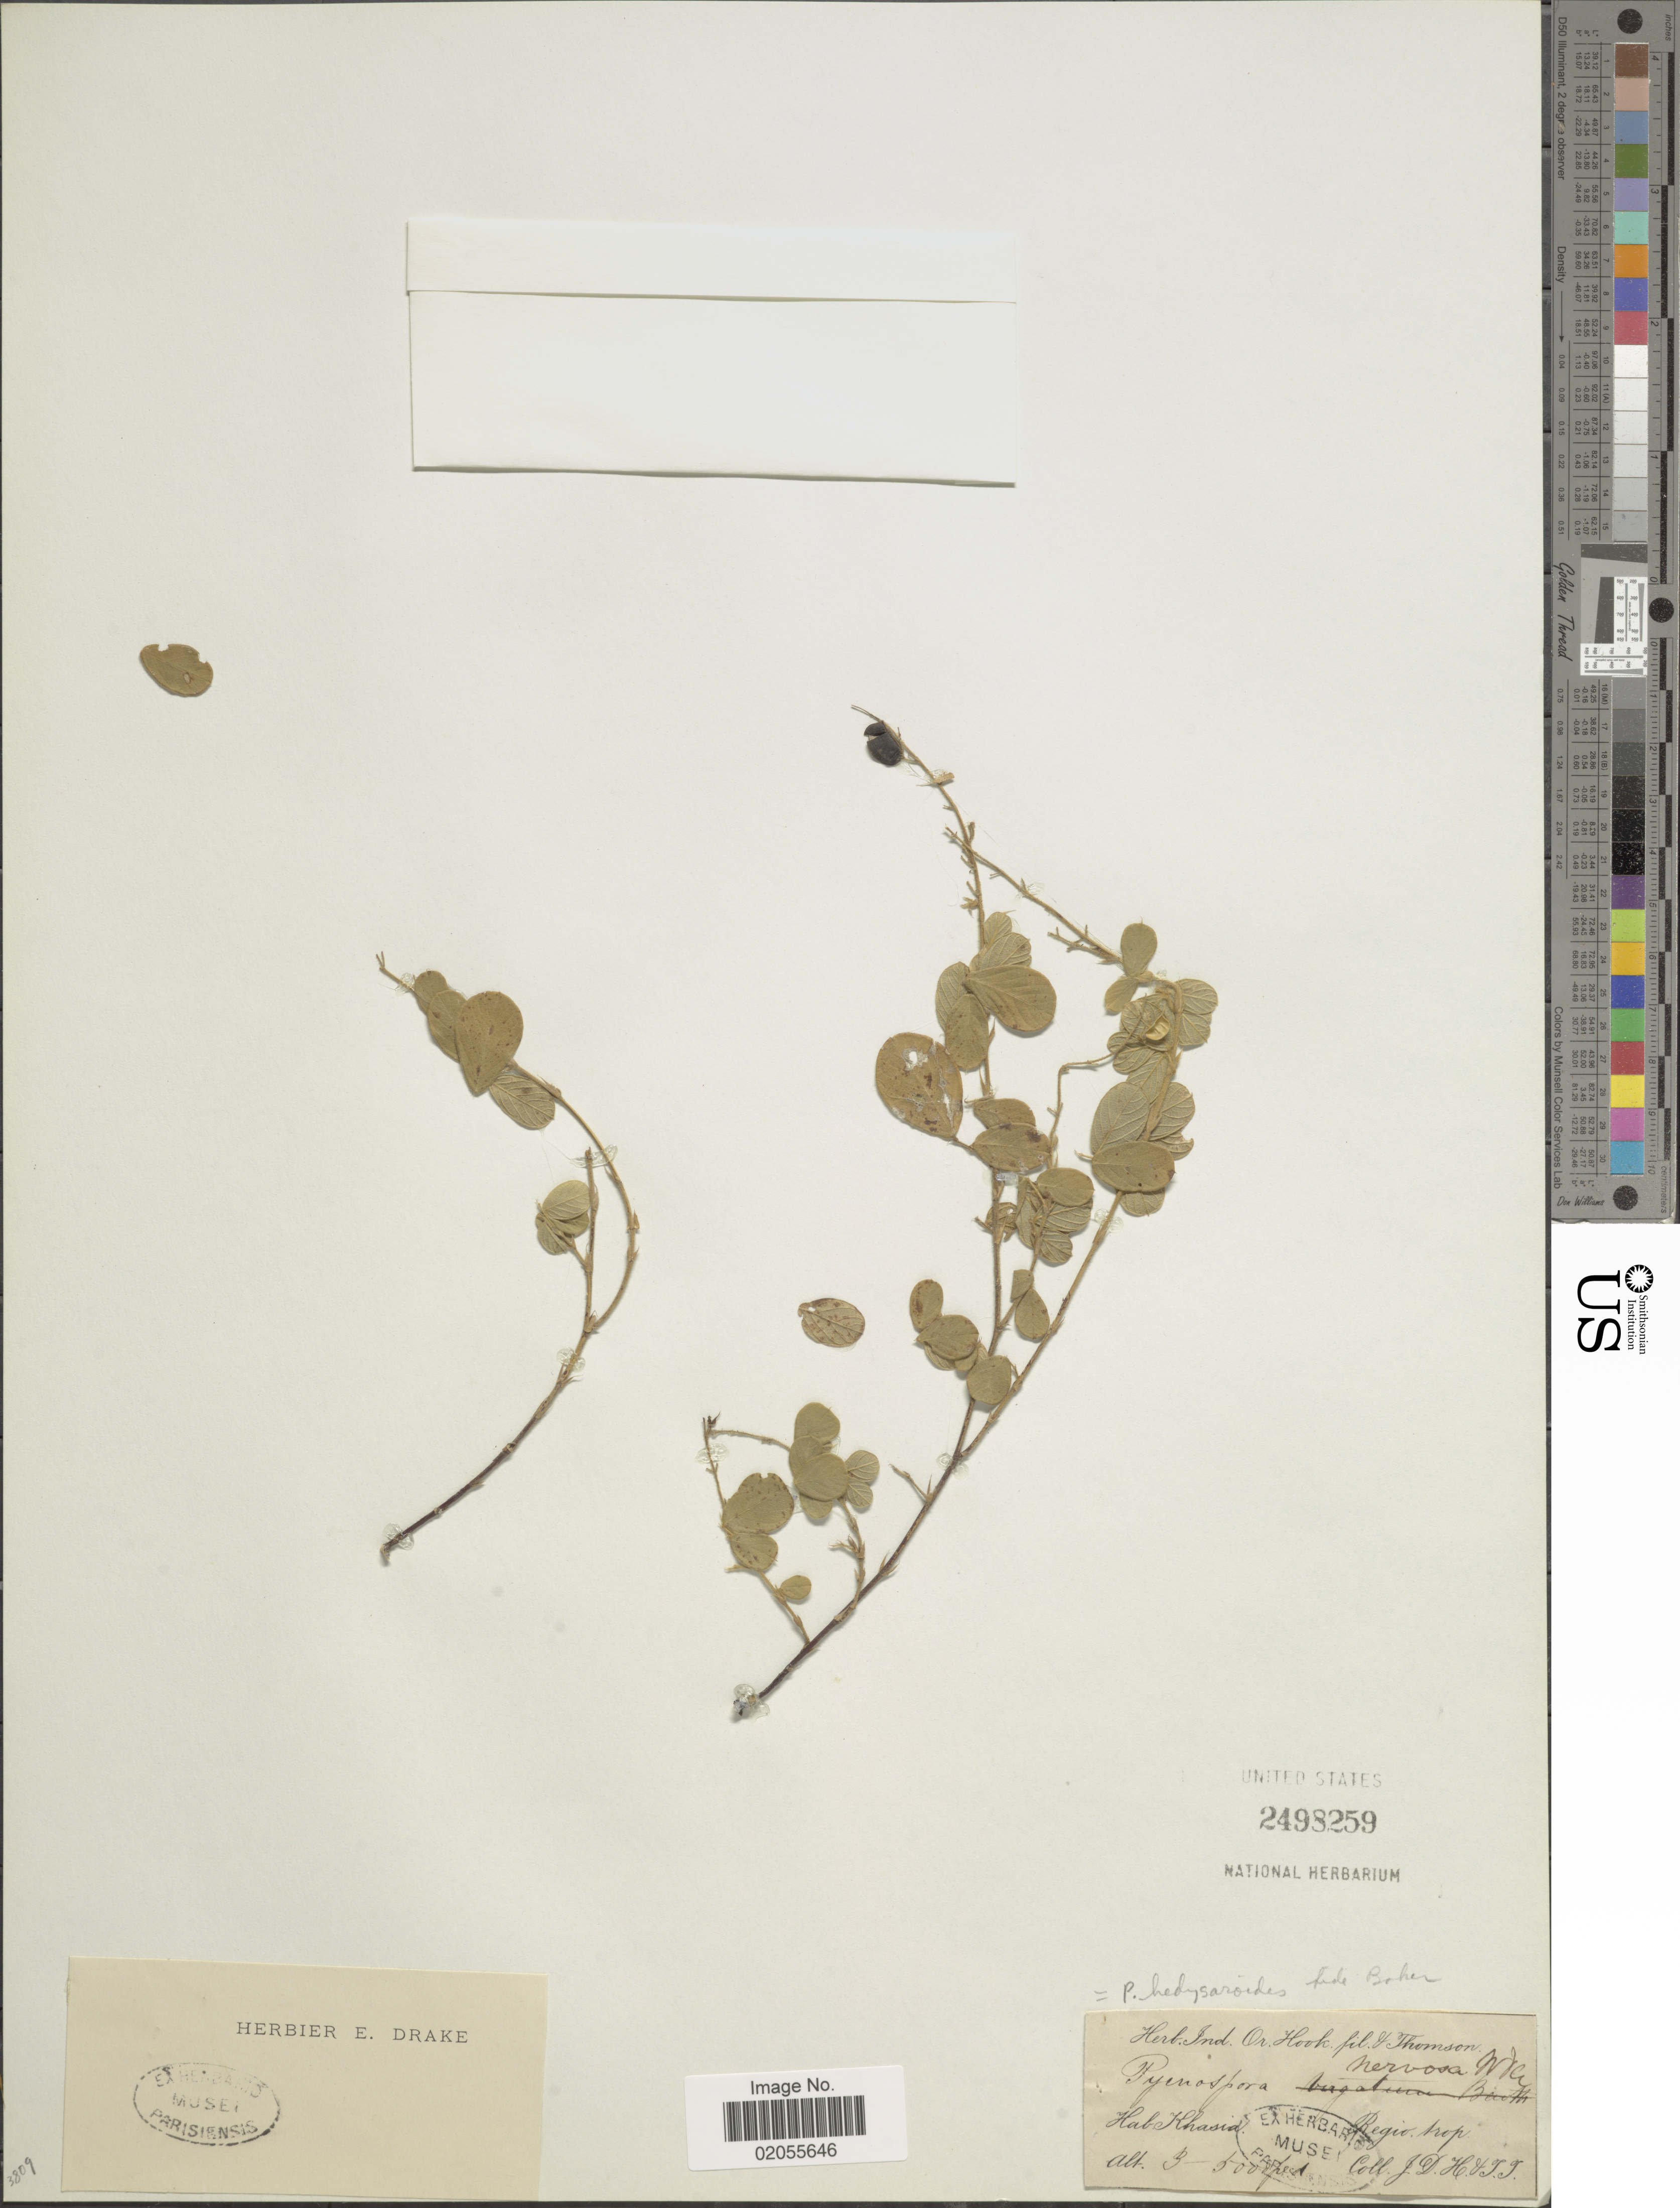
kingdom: Plantae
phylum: Tracheophyta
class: Magnoliopsida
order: Fabales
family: Fabaceae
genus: Pycnospora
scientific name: Pycnospora lutescens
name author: (Poir.) Schindl.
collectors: J. D. Hooker & T. Thomson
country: India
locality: Khasia regio trop.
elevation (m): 914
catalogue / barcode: US 2498259